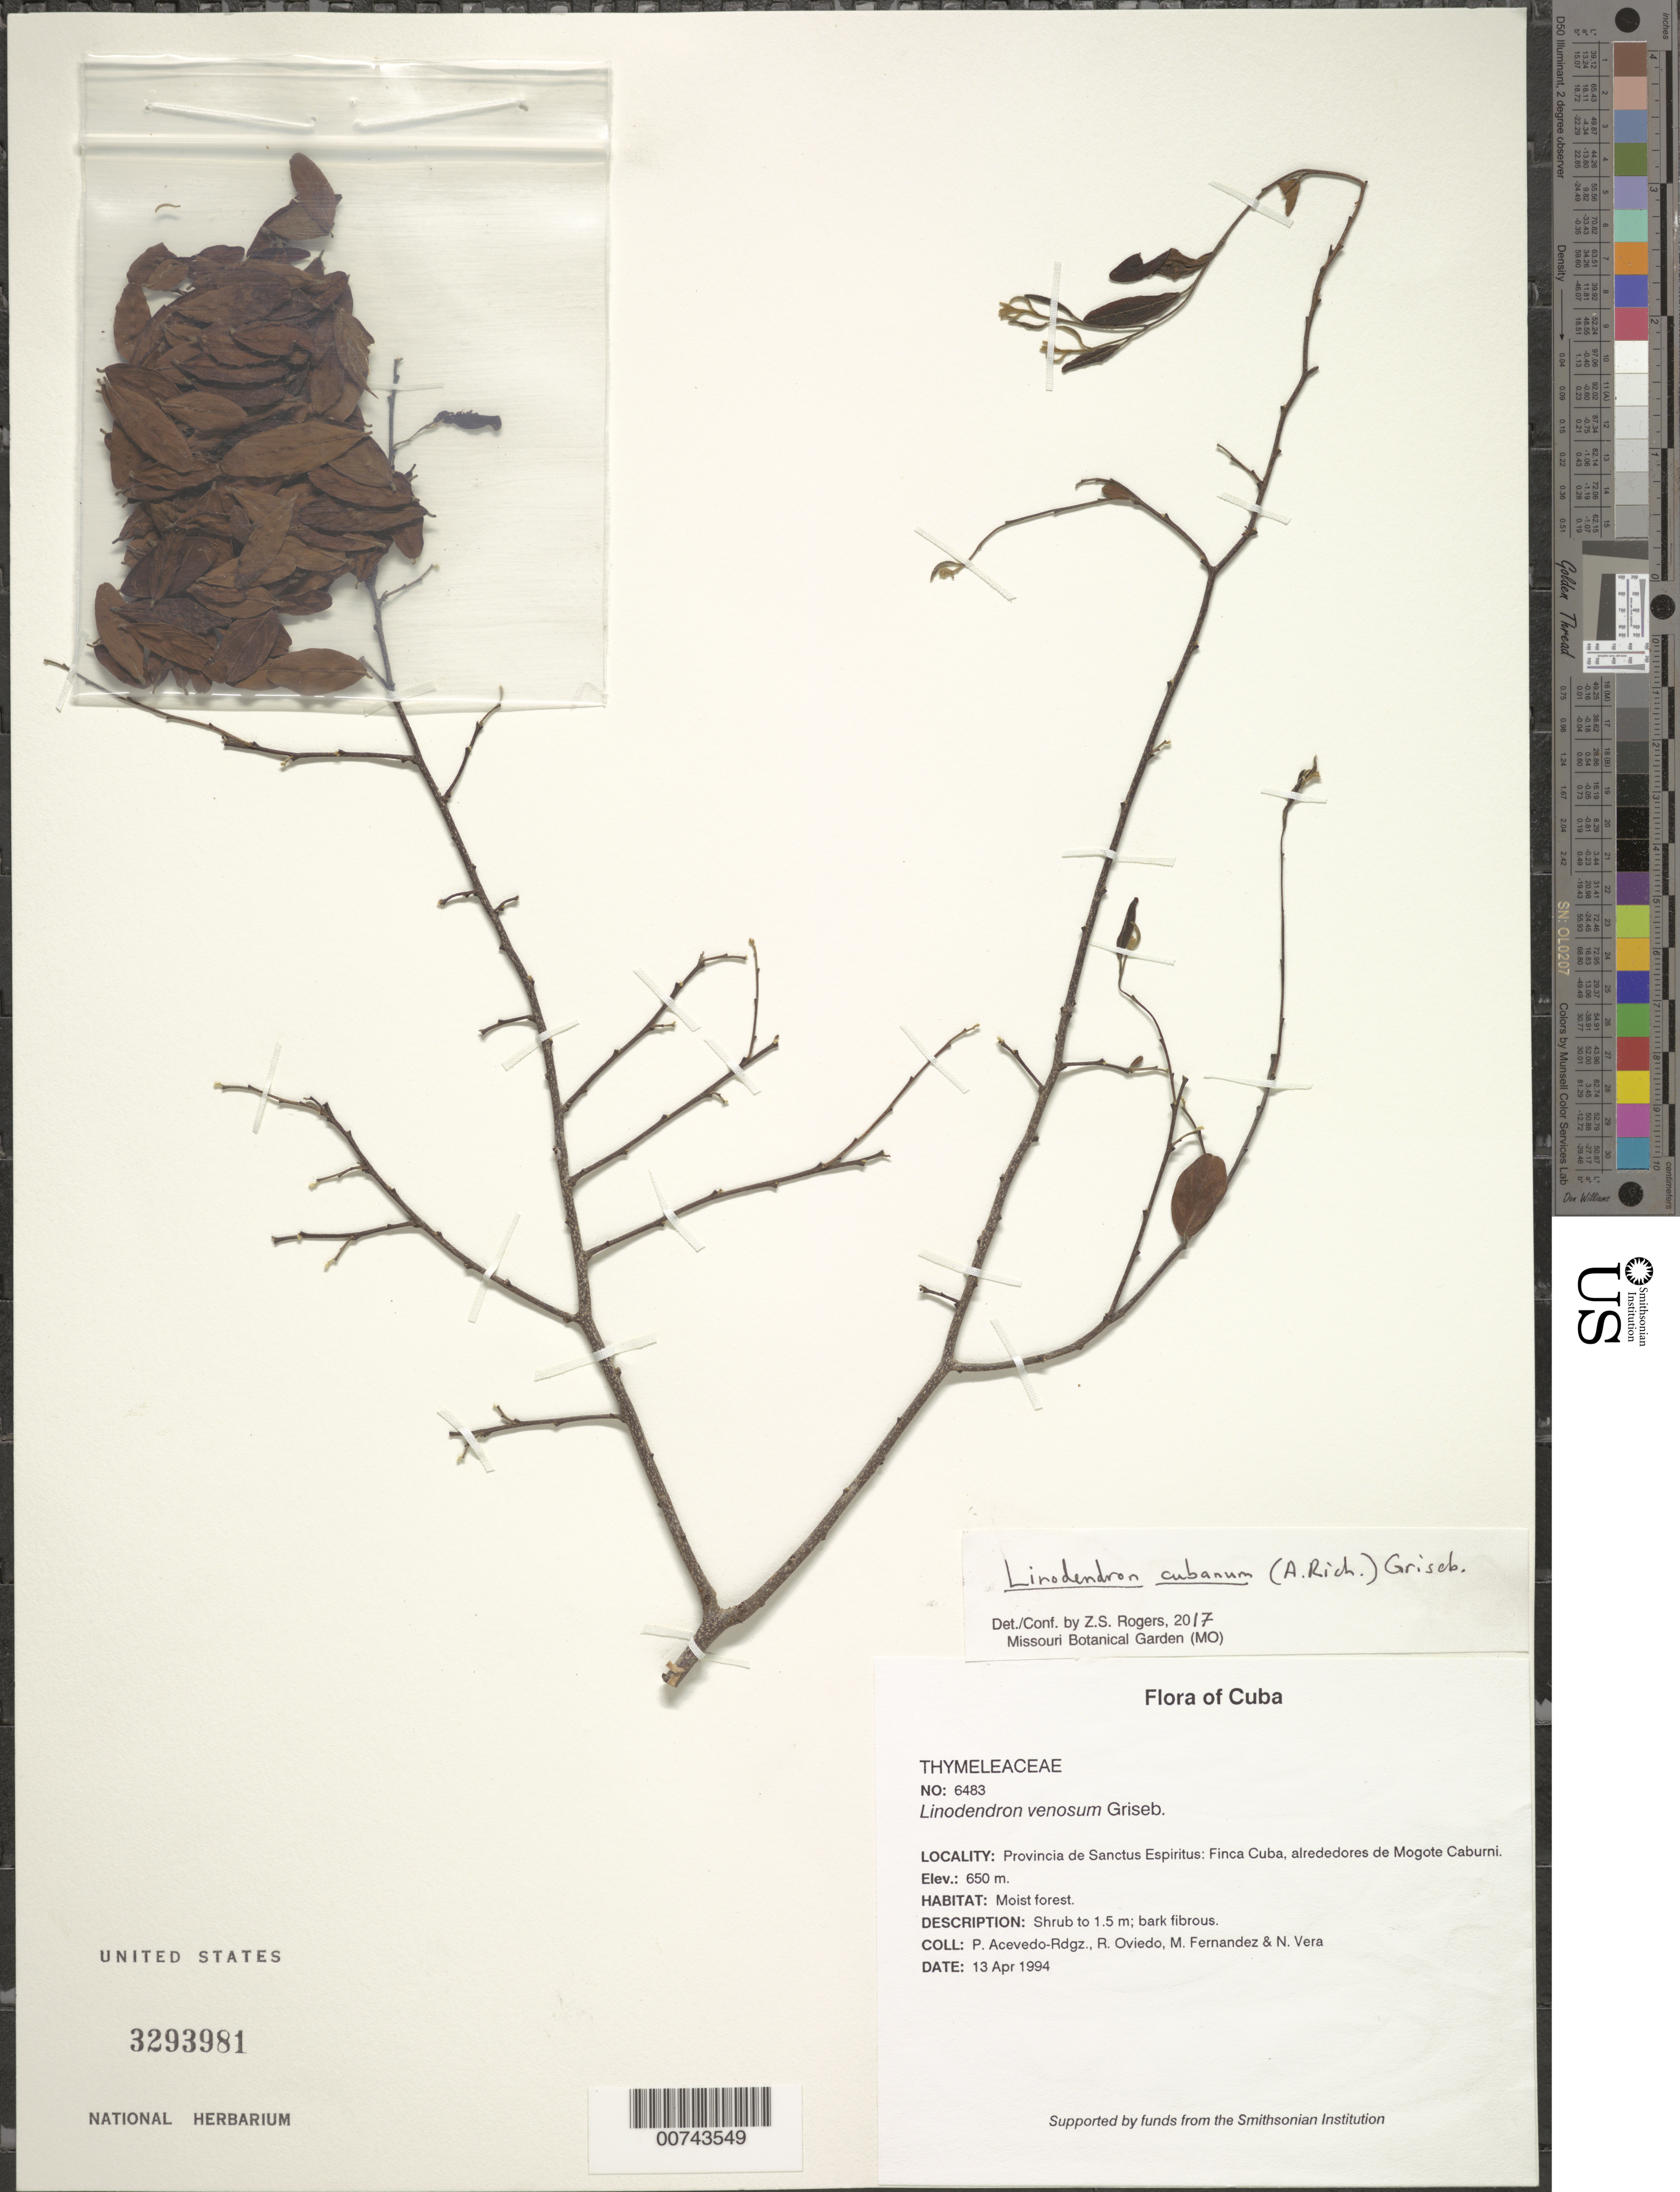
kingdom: Plantae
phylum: Tracheophyta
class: Magnoliopsida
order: Malvales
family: Thymelaeaceae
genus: Linodendron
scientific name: Linodendron venosum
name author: C. Wright ex Griseb.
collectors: P. Acevedo-Rodr., R. Oviedo, M. Fernández & N. Vera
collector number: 6483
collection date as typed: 13 Apr 1994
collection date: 1994-04-13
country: Cuba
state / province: Sancti Spiritus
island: Cuba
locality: Provincia de Sanctus Espiritus; Finca Cuba, alrededores de Mogote Caburni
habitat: Moist forest.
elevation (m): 650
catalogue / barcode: US 3293981